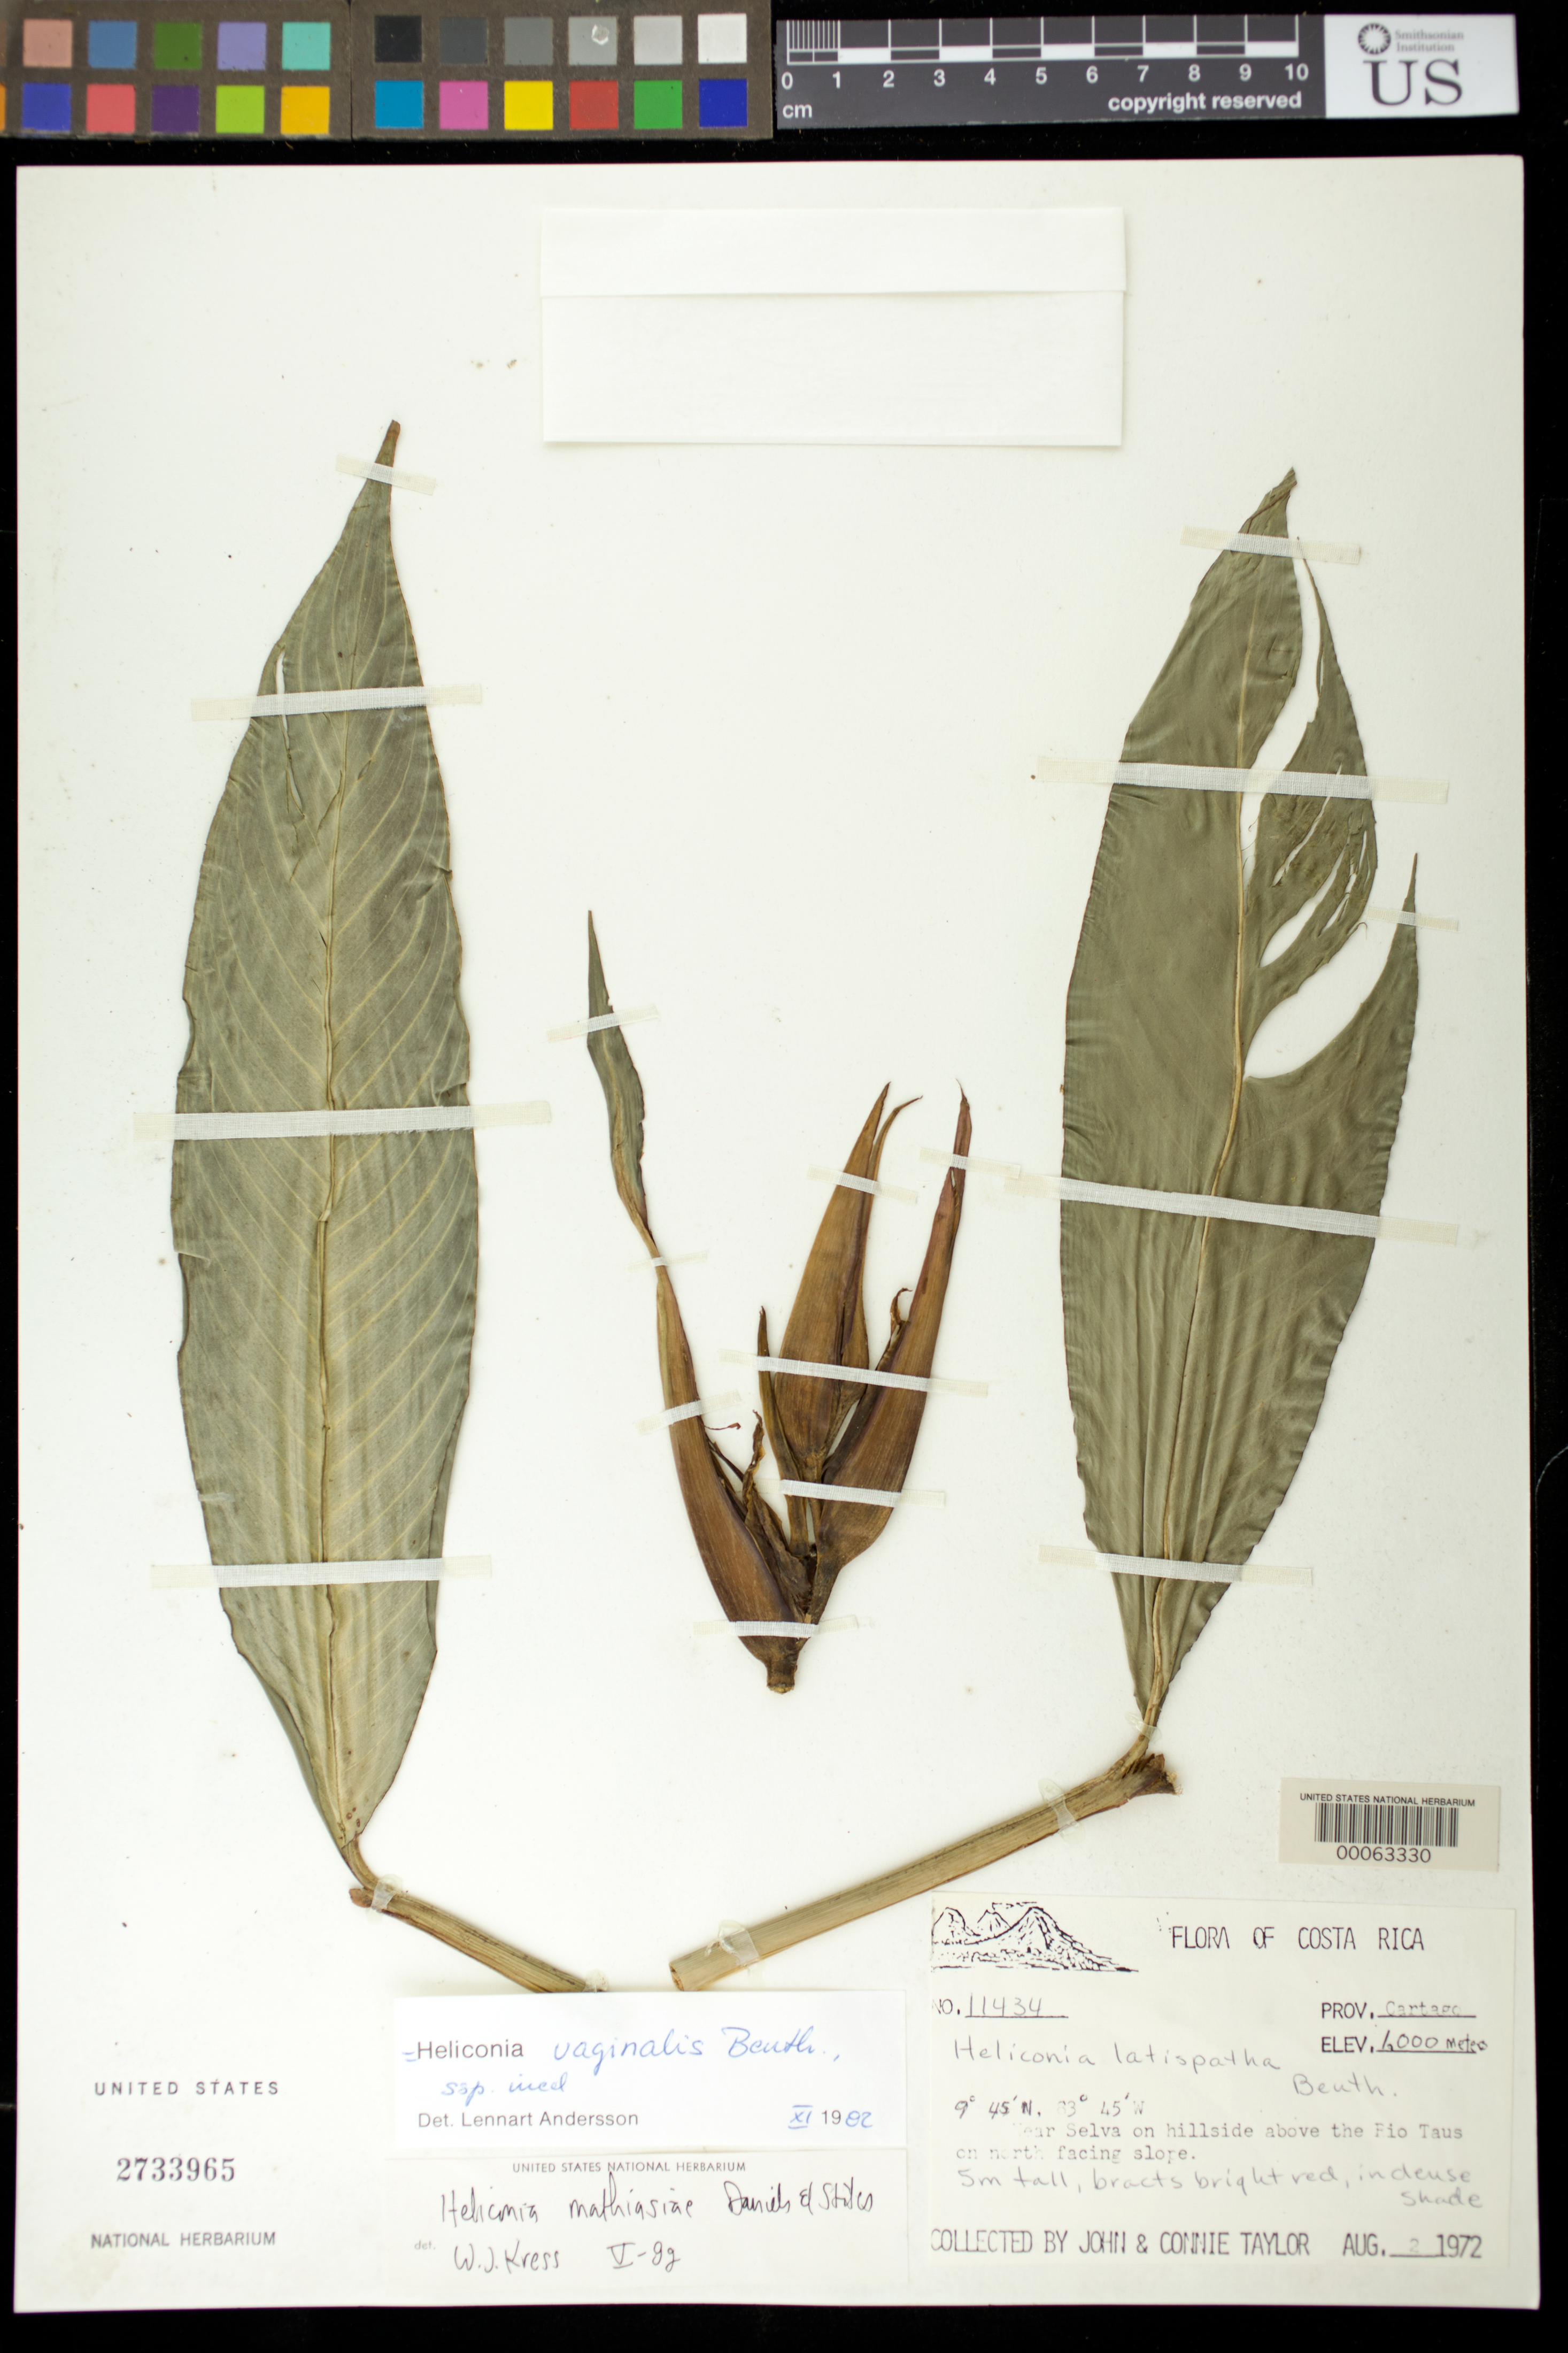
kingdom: Plantae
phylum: Tracheophyta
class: Liliopsida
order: Zingiberales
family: Heliconiaceae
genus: Heliconia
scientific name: Heliconia mathiasiae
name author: G.S. Daniels & F.G. Stiles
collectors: J. Taylor & C. Taylor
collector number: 11434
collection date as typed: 02 Aug 1972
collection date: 1972-08-02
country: Costa Rica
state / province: Cartago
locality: Near selva on hillside above the Rio Taus on N facing slope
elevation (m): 1000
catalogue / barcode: US 2733965